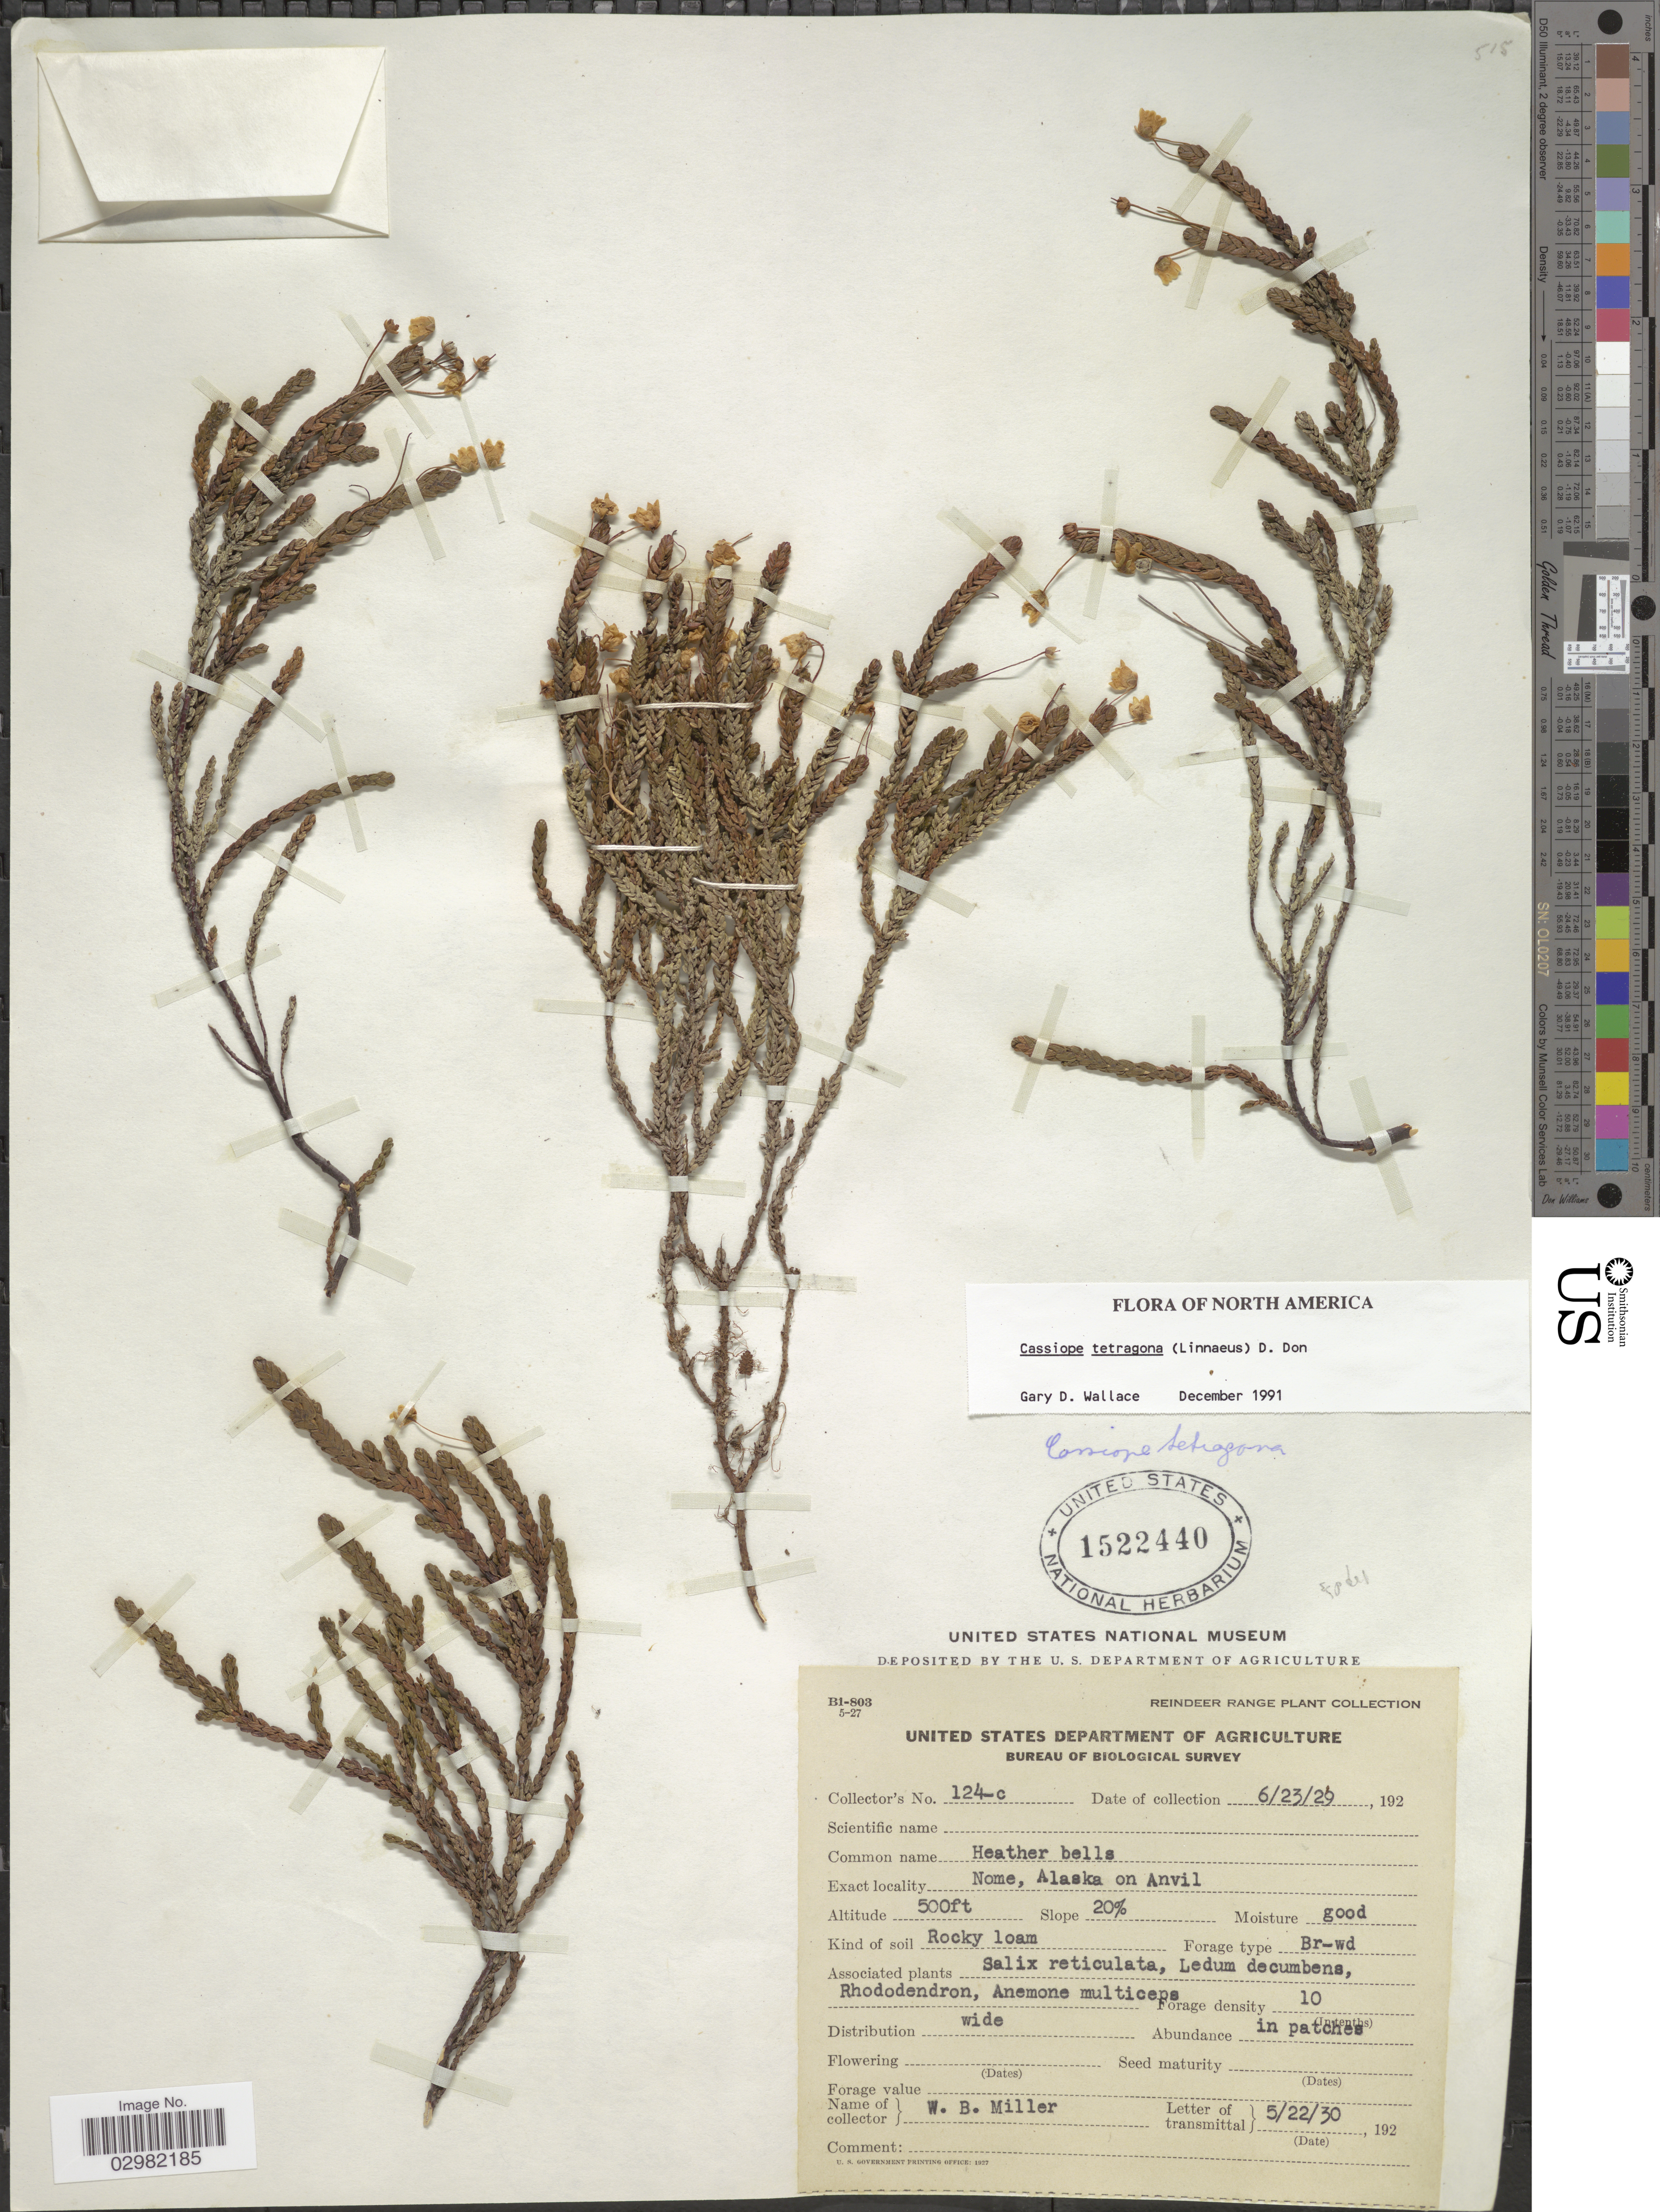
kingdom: Plantae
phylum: Tracheophyta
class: Magnoliopsida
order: Ericales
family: Ericaceae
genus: Cassiope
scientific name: Cassiope tetragona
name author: (L.) D. Don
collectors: W. Miller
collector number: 124-c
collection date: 1929-06-23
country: United States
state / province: Alaska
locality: Nome, Alaska on Anvil.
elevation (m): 152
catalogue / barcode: US 1522440